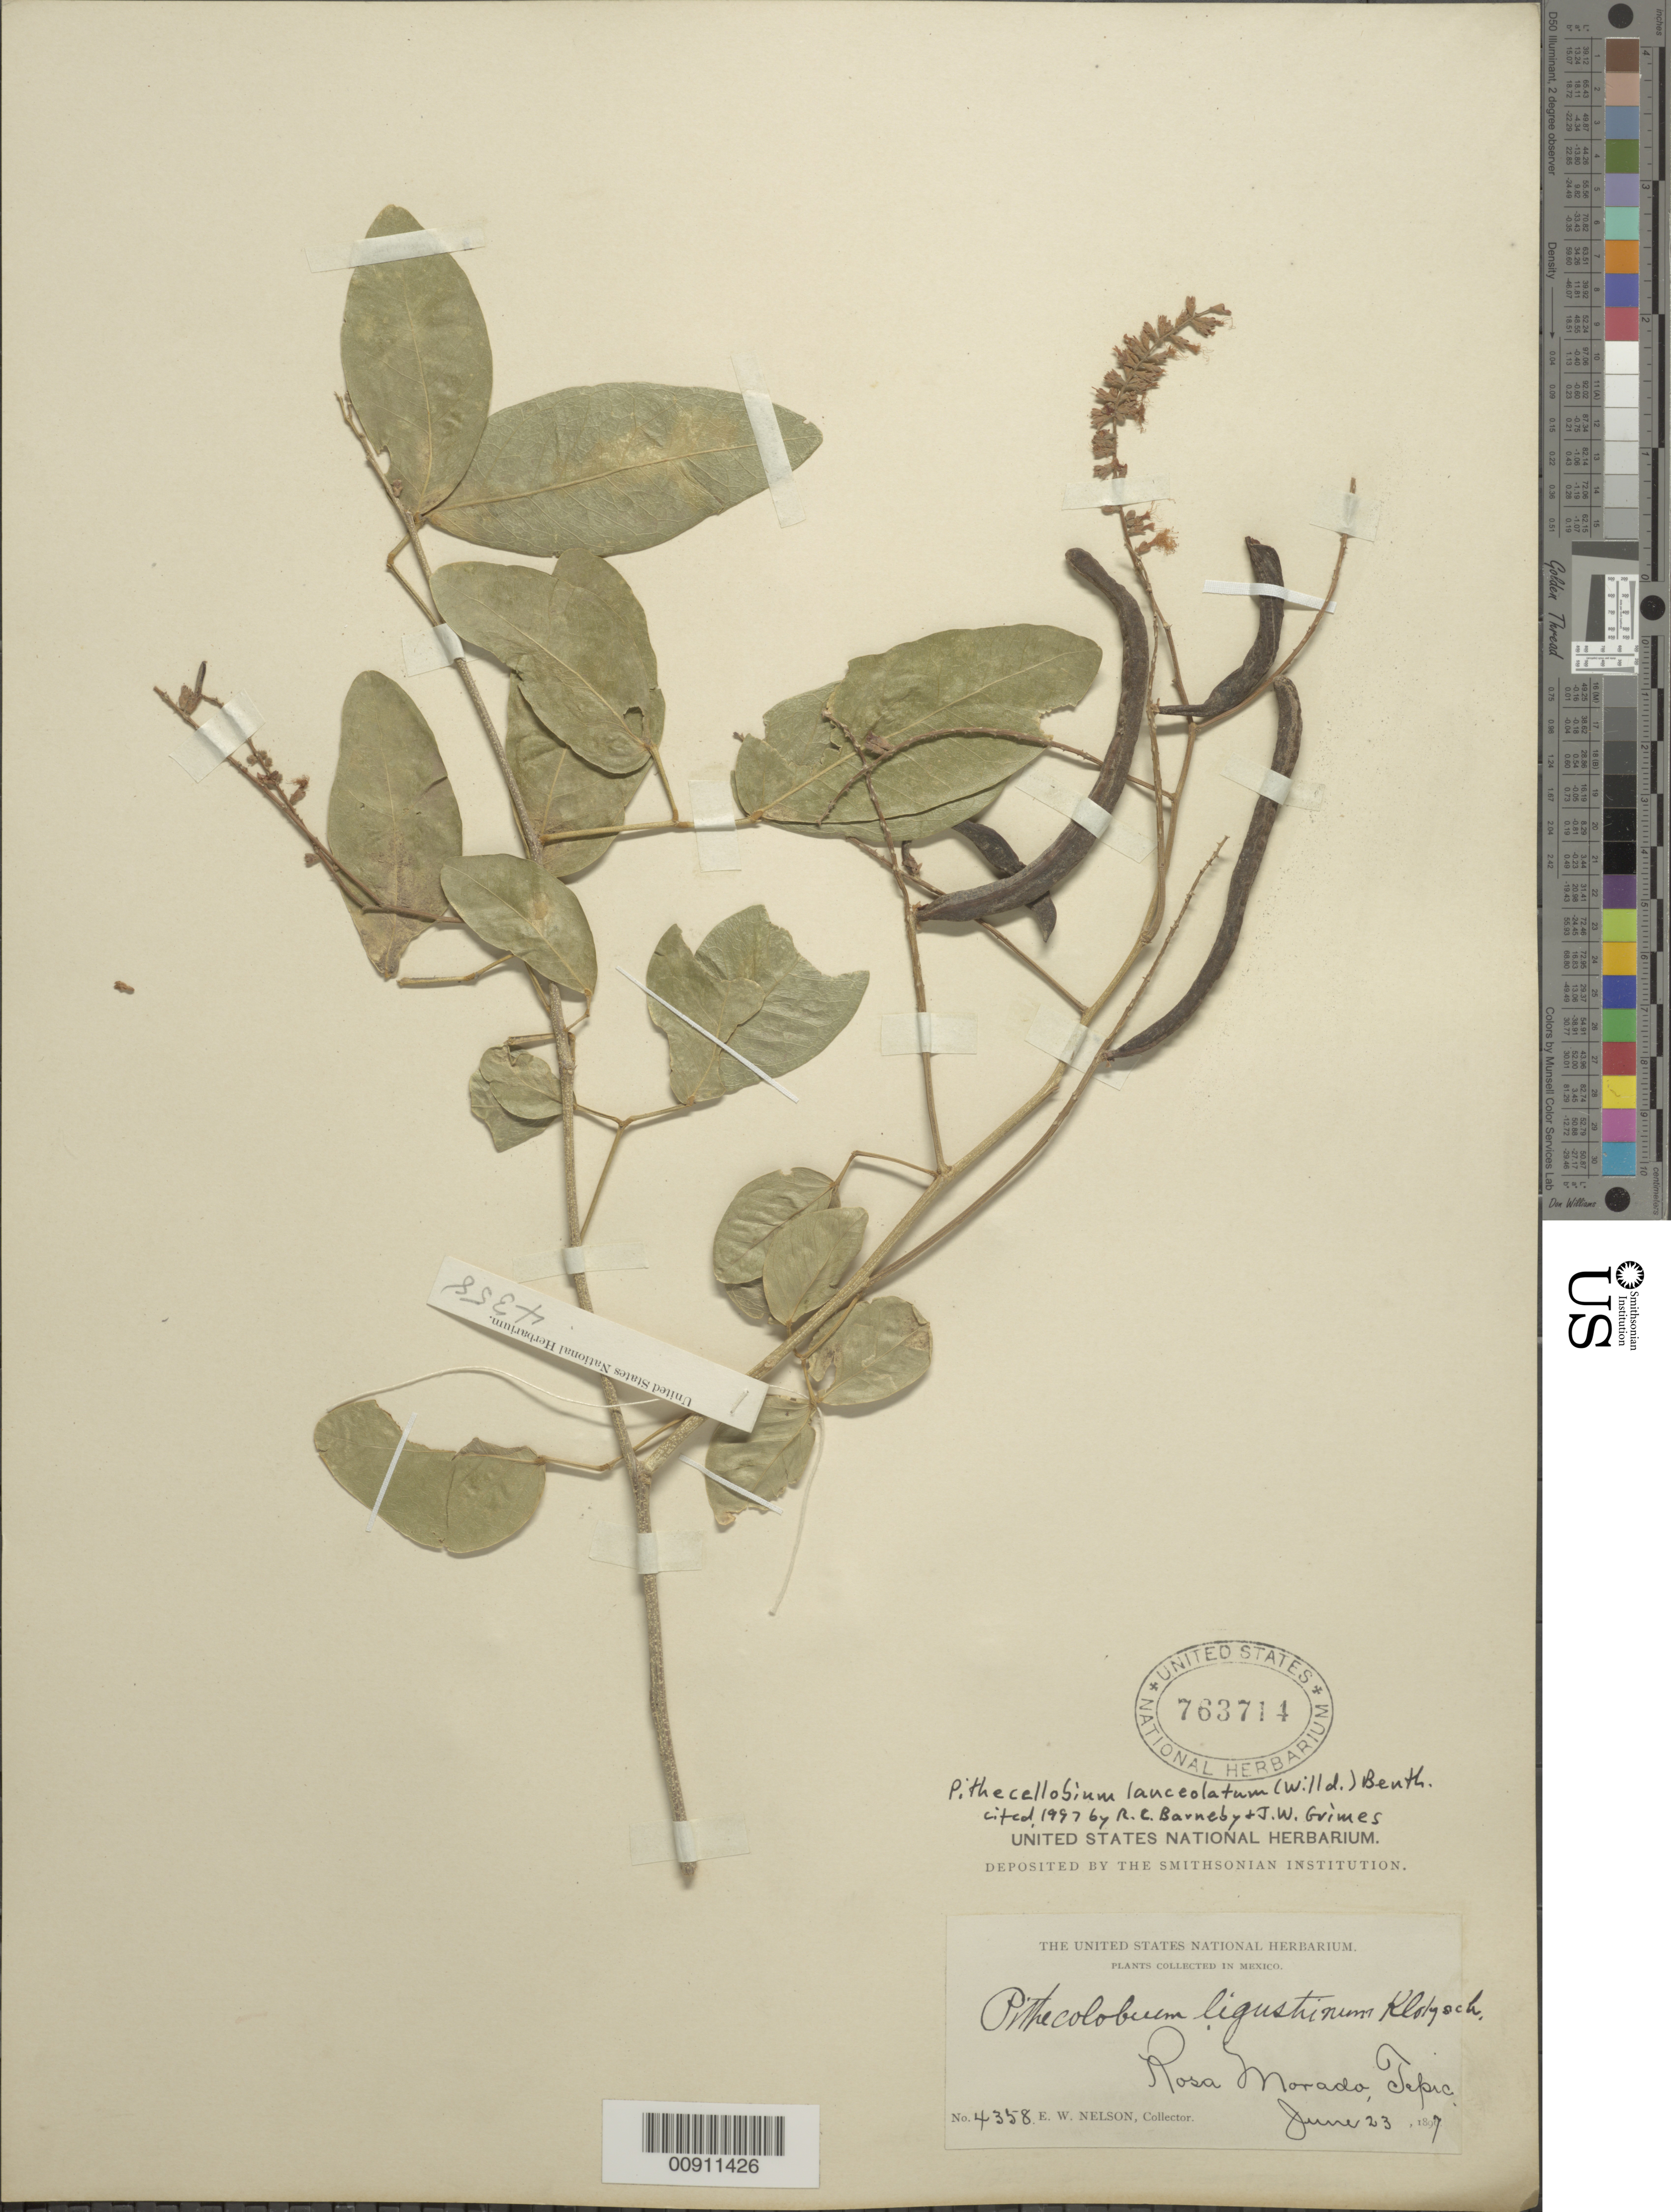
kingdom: Plantae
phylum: Tracheophyta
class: Magnoliopsida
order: Fabales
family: Fabaceae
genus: Pithecellobium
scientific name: Pithecellobium lanceolatum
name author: (Humb. & Bonpl. ex Willd.) Benth.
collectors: E. W. Nelson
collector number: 4358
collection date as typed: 23 Jun 1897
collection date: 1897-06-23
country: Mexico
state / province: Nayarit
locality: Rosa Morado, Tepic.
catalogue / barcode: US 763714